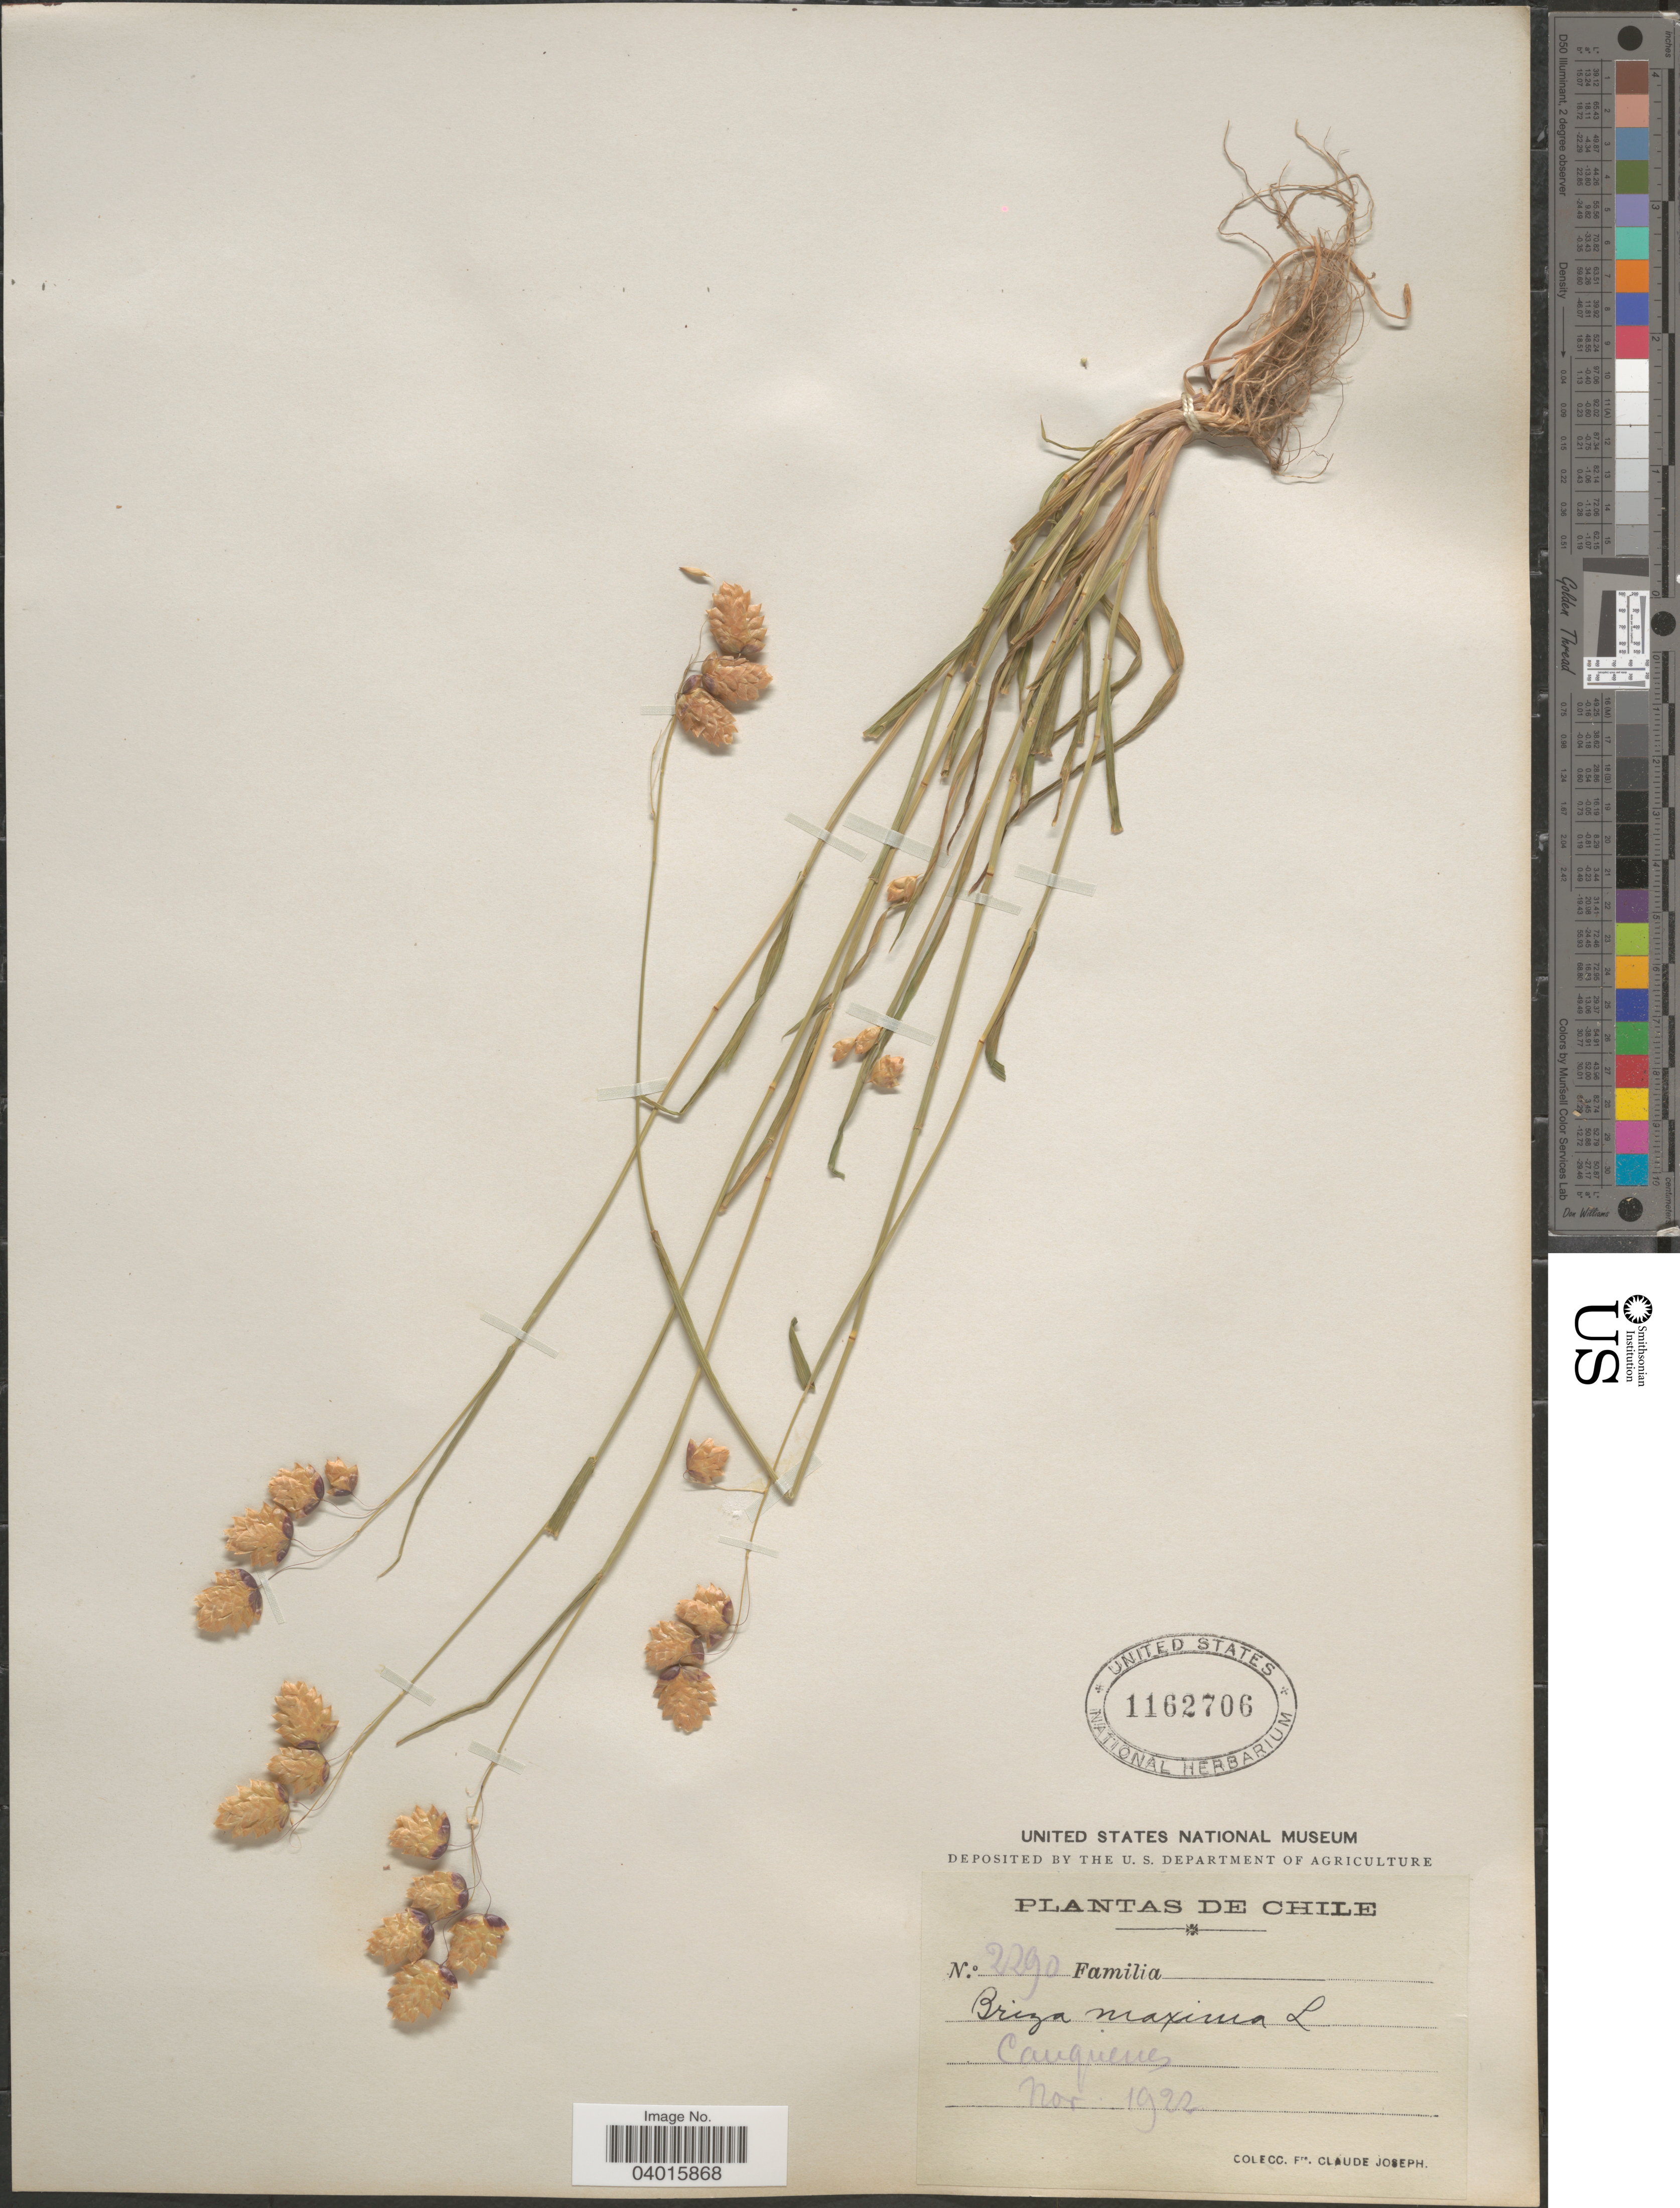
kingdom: Plantae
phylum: Tracheophyta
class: Liliopsida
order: Poales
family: Poaceae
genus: Briza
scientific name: Briza maxima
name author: L.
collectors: Bro. Claude-Joseph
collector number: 2290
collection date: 1922-11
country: Chile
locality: Cauquenes.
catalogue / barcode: US 1162706